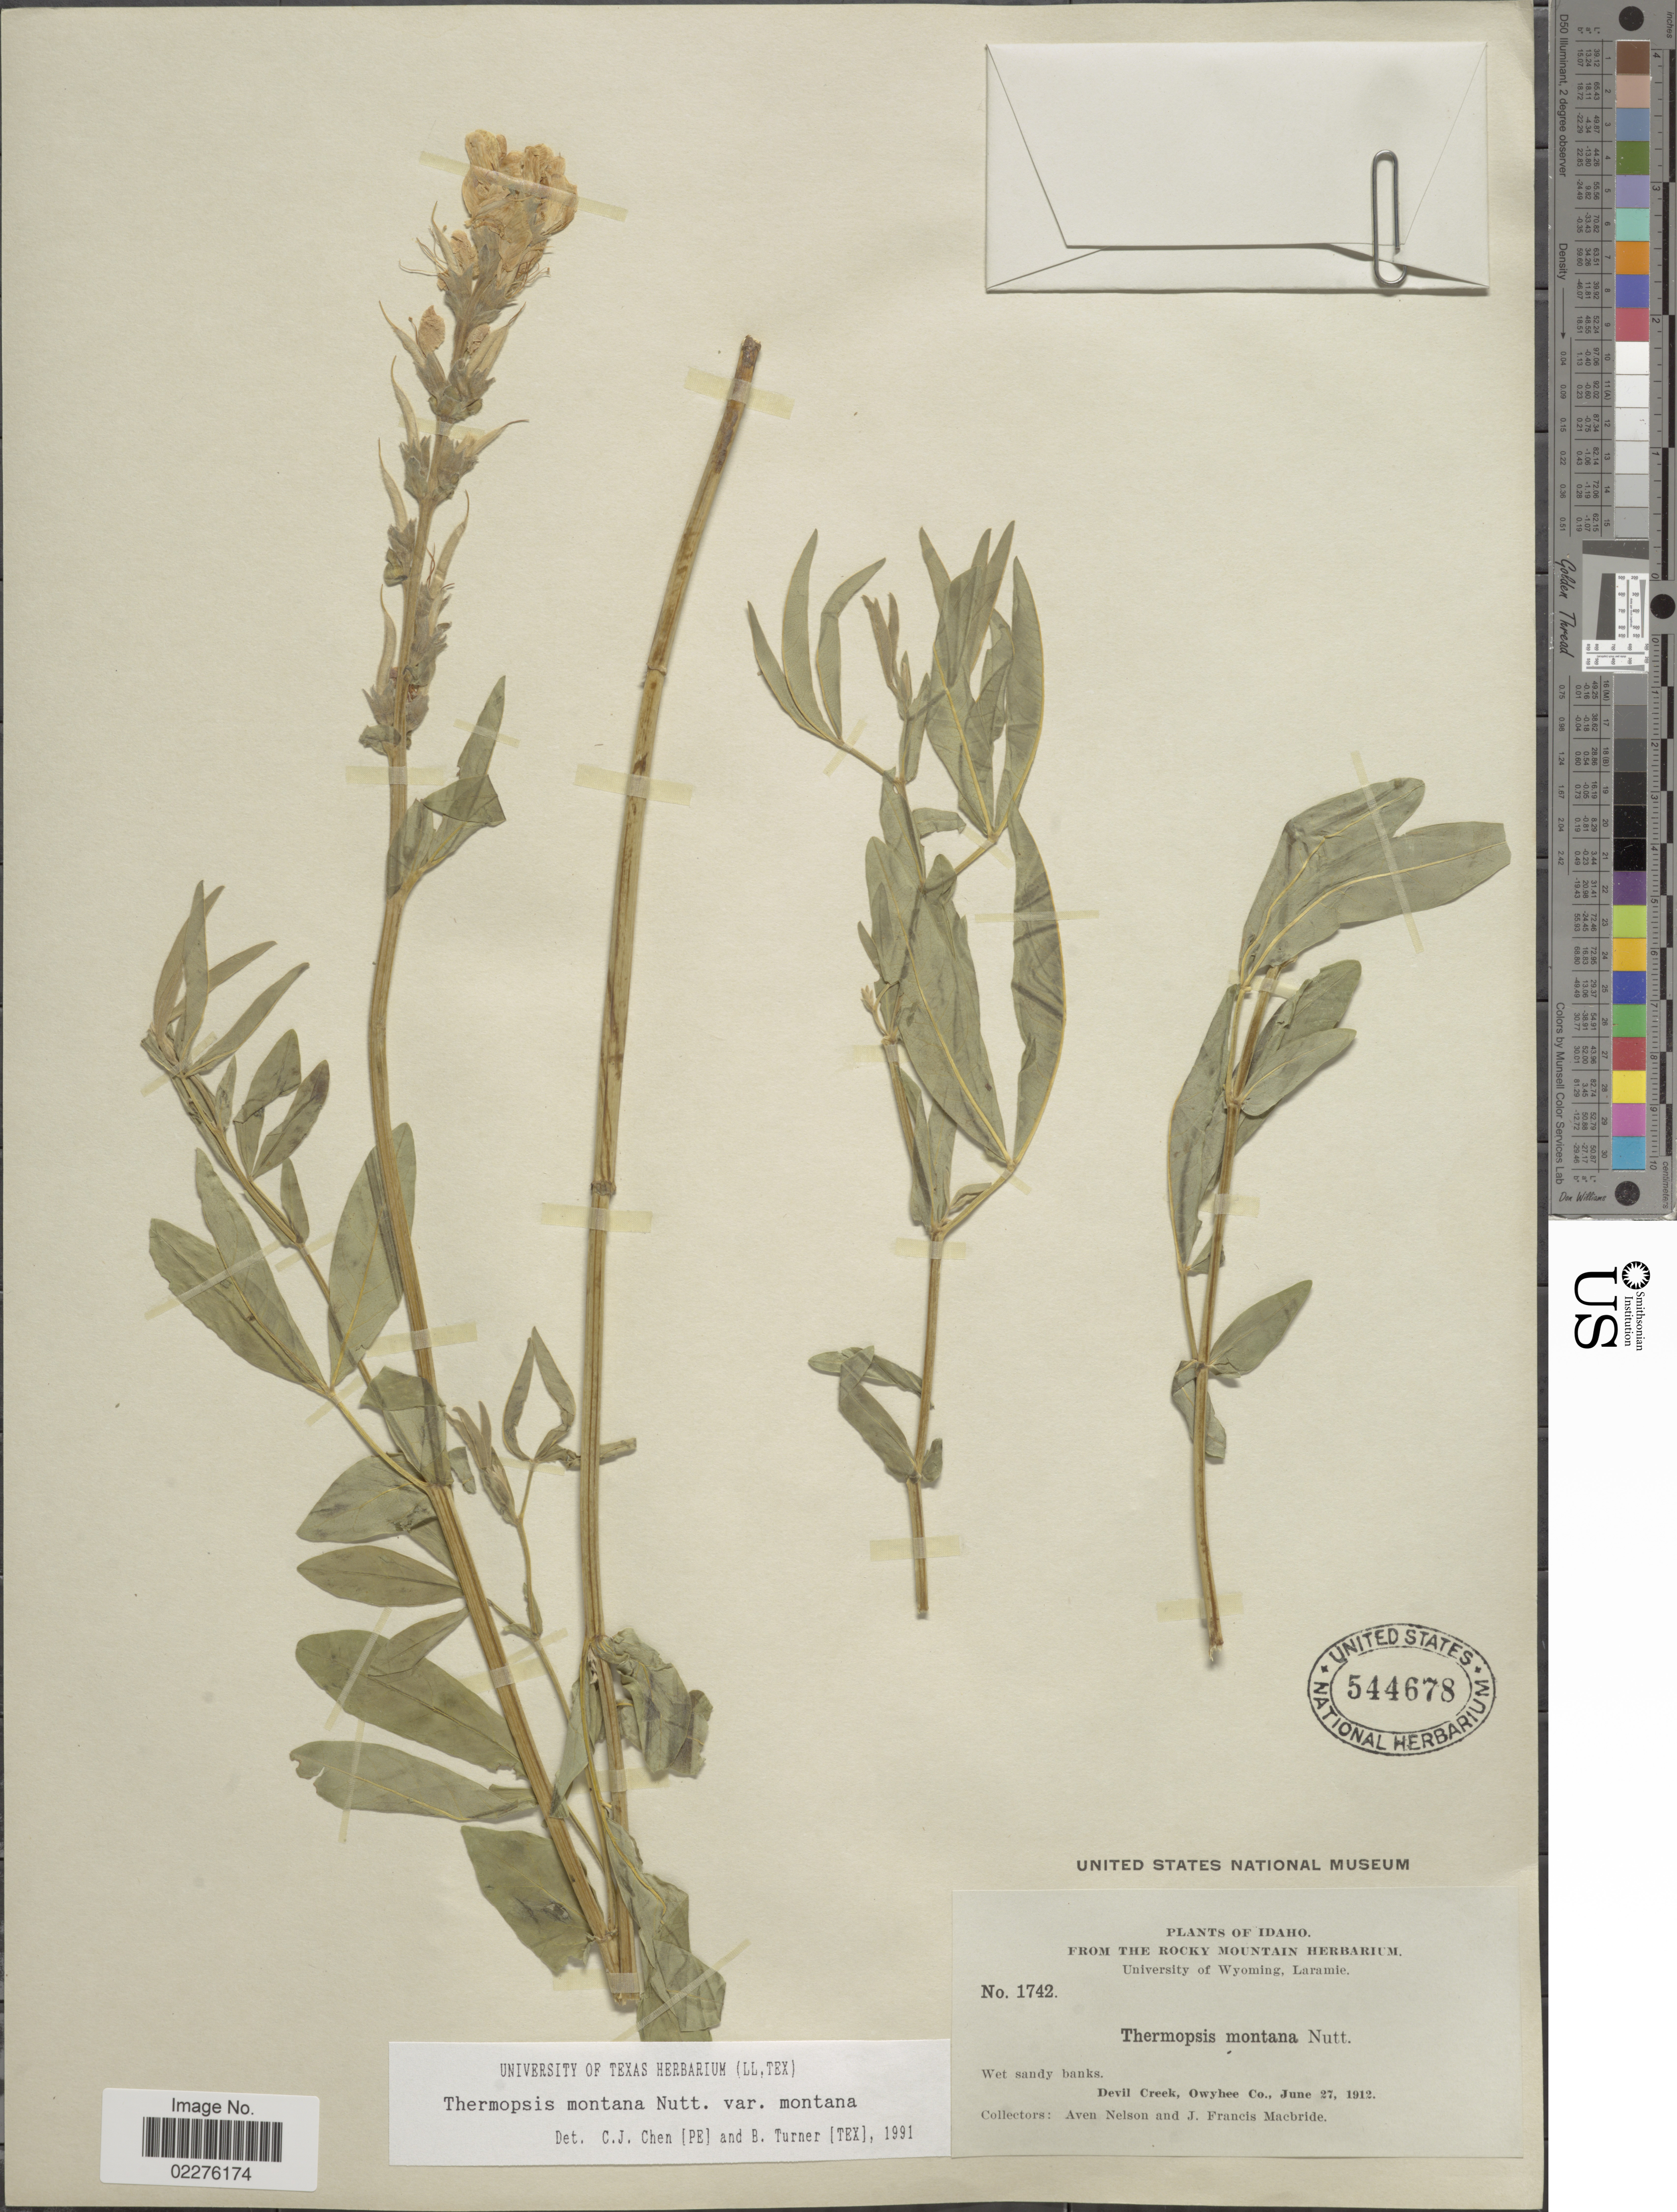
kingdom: Plantae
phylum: Tracheophyta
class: Magnoliopsida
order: Fabales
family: Fabaceae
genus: Thermopsis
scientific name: Thermopsis montana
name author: Nutt.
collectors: A. Nelson & J. F. Macbride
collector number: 1742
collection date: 1912-06-27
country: United States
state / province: Idaho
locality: Wet sandy banks. Devil Creek, Owyhee Co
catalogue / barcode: US 544678